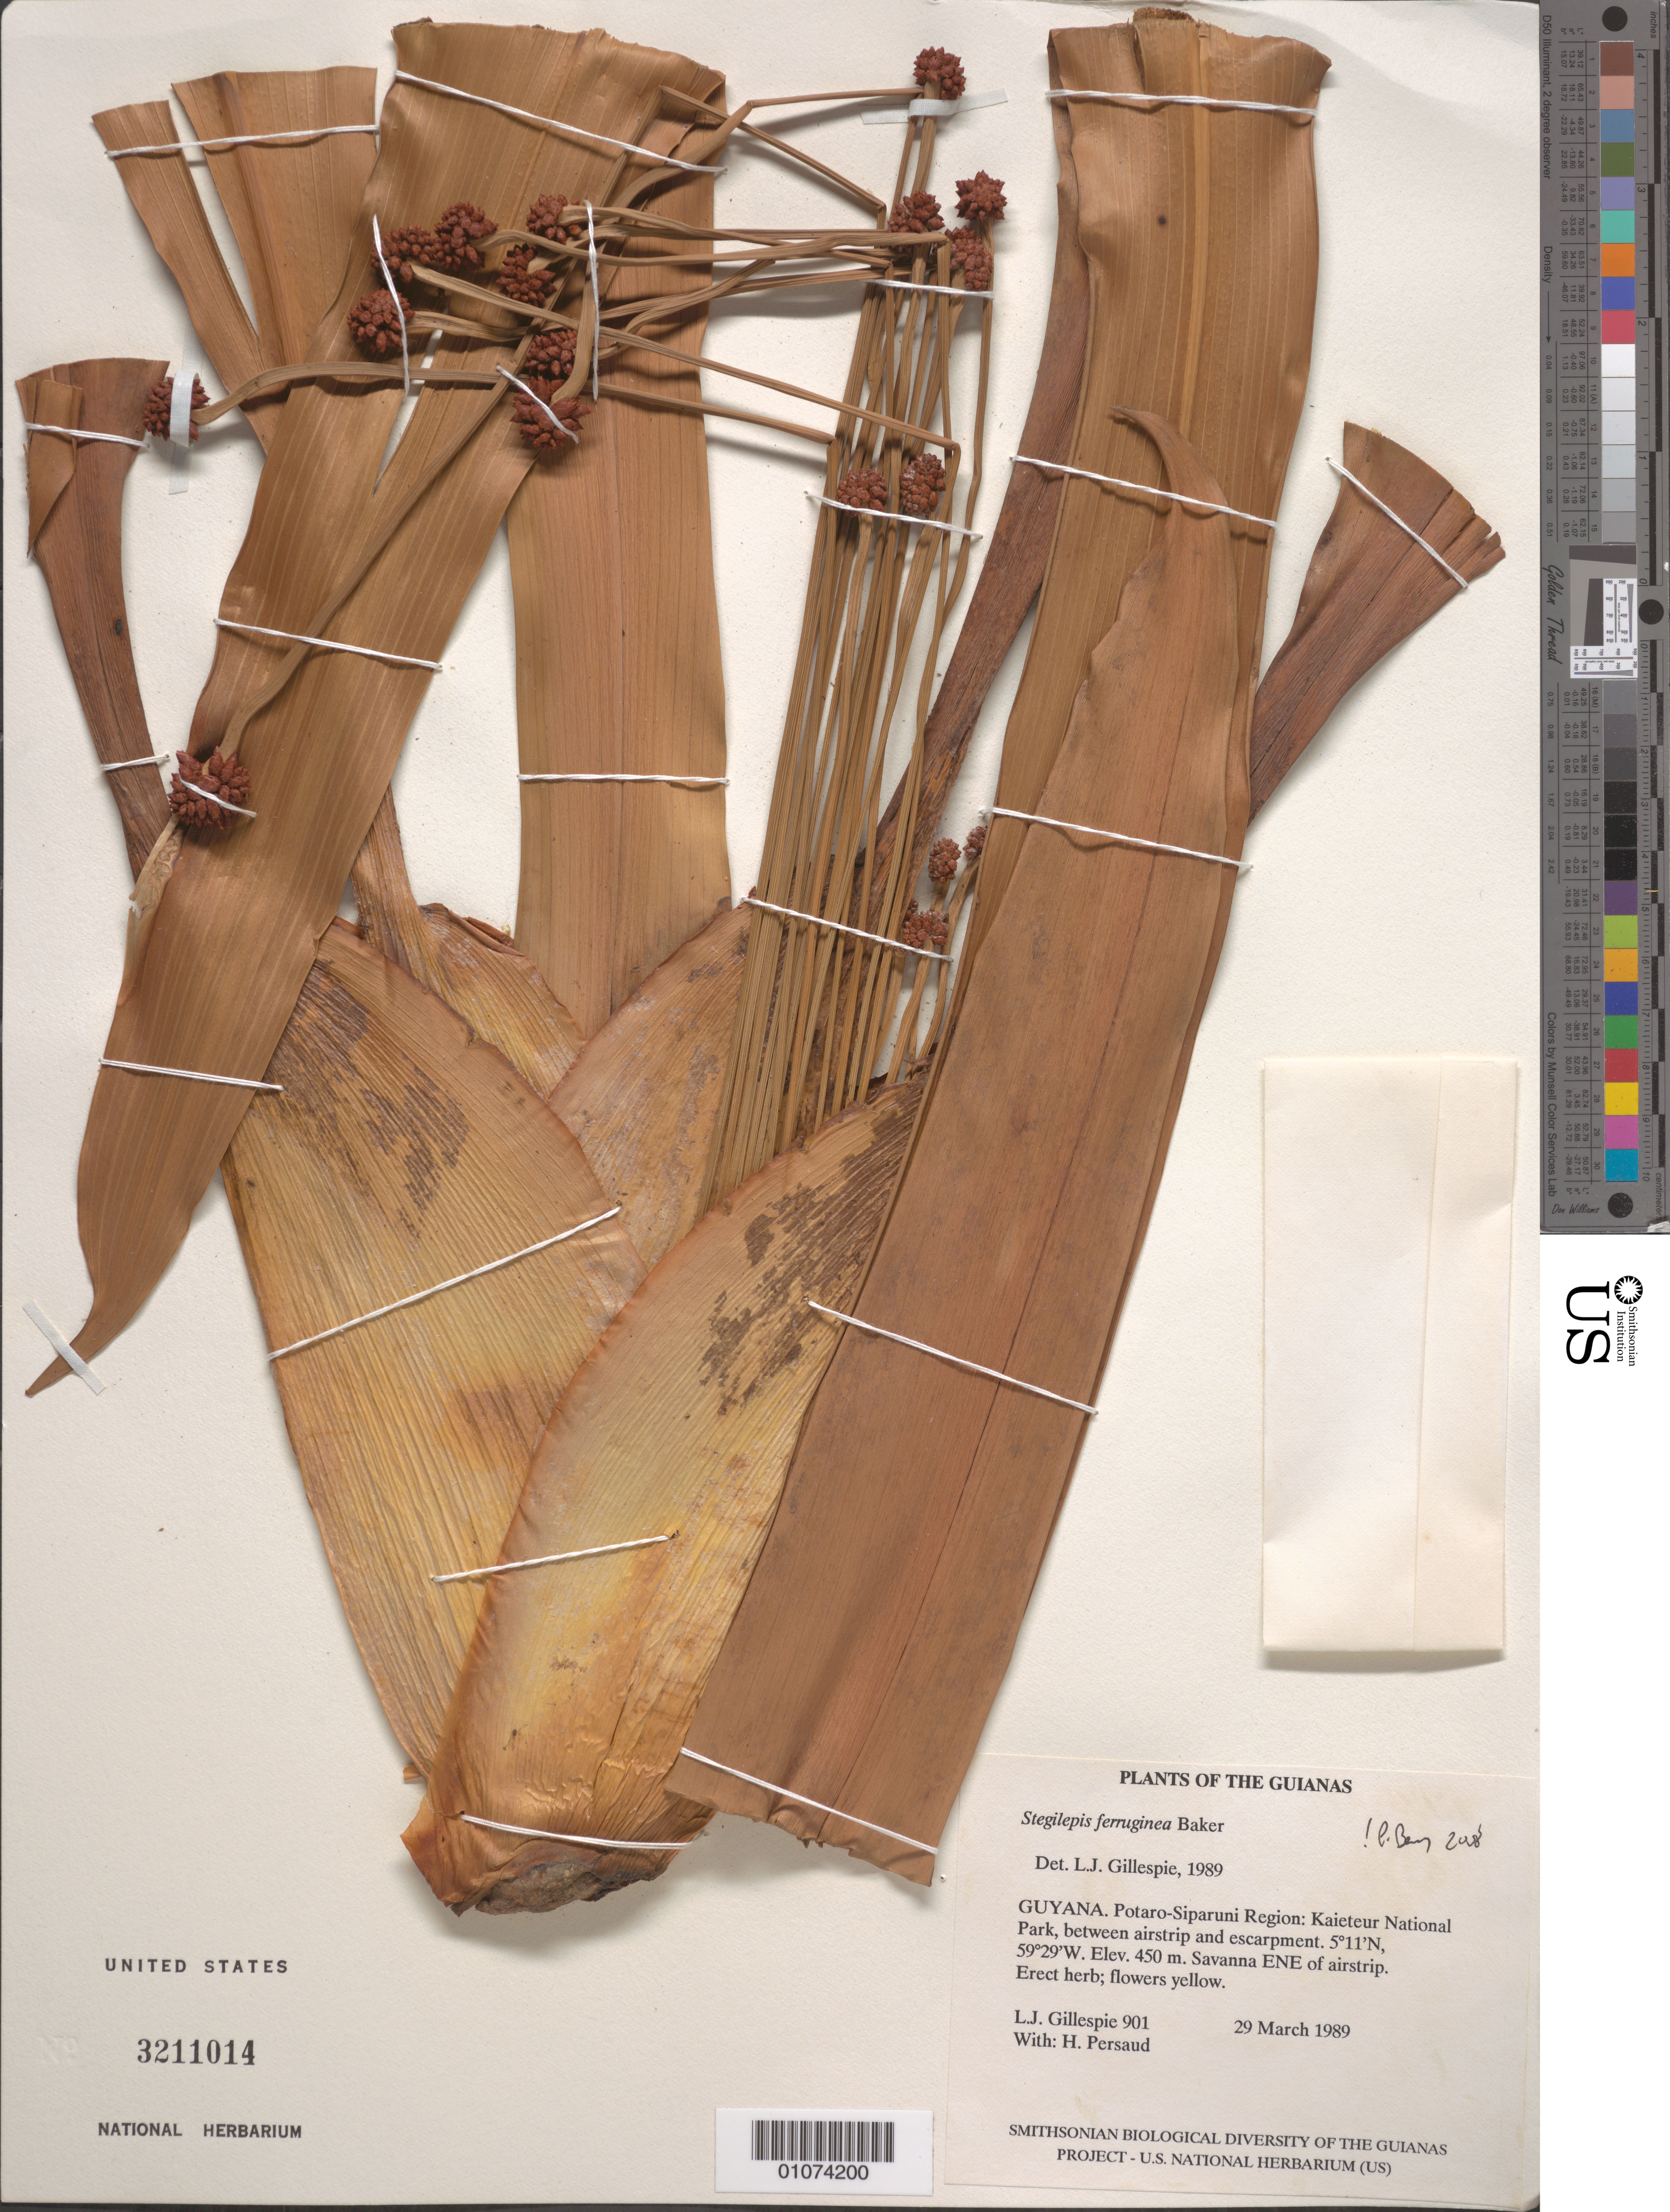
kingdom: Plantae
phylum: Tracheophyta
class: Liliopsida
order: Poales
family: Rapateaceae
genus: Stegolepis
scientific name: Stegolepis ferruginea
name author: Baker f.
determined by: Berry, P. E., (WIS), University of Wisconsin - Madison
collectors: L. J. Gillespie & H. Persaud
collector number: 901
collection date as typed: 29 March 1989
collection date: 1989-03-29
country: Guyana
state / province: Potaro-Siparuni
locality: Kaieteur National Park, between airstrip and escarpment. ENE of airstrip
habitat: Savanna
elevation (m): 450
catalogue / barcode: US 3211014